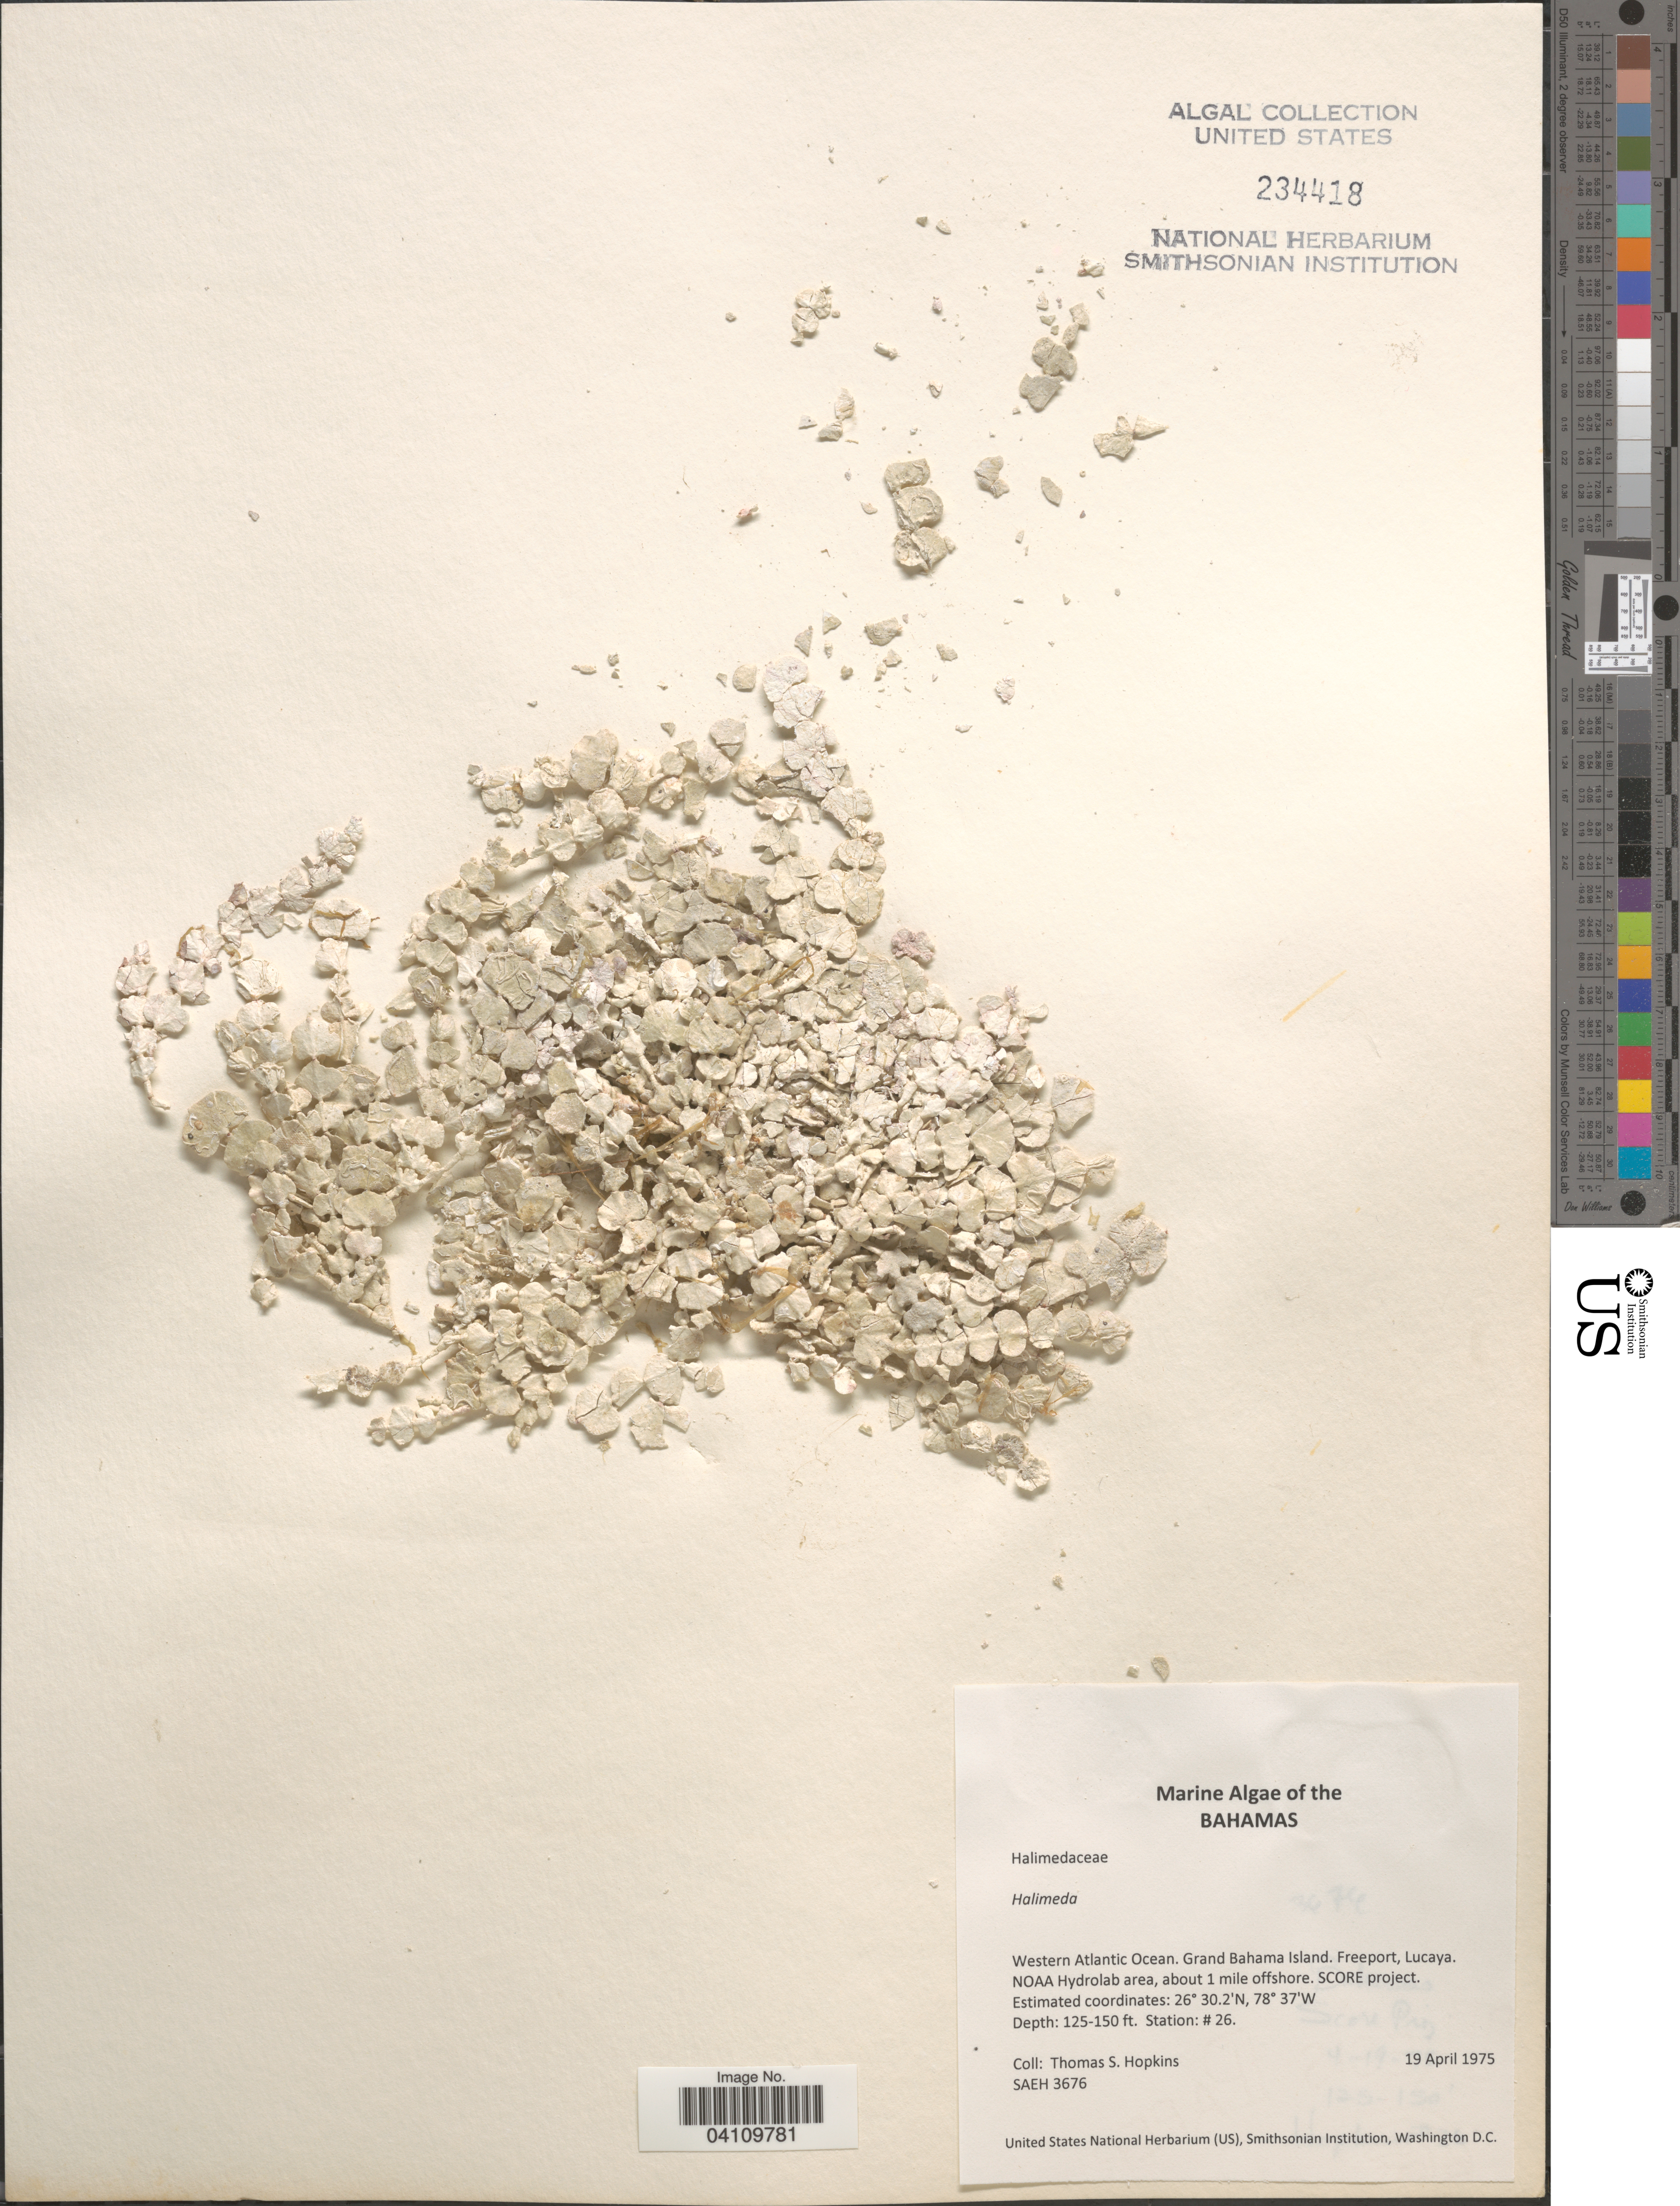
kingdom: Plantae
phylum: Chlorophyta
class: Ulvophyceae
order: Bryopsidales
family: Halimedaceae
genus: Halimeda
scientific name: Halimeda sp.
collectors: T. Hopkins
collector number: SAEH 3676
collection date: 1975-04-19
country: Bahamas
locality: Western Atlantic Ocean. Grand Bahama Island. Freeport, Lucaya. NOAA Hydrolab area, about 1 mile offshore. SCORE project. Station: # 26.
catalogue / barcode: US 234418